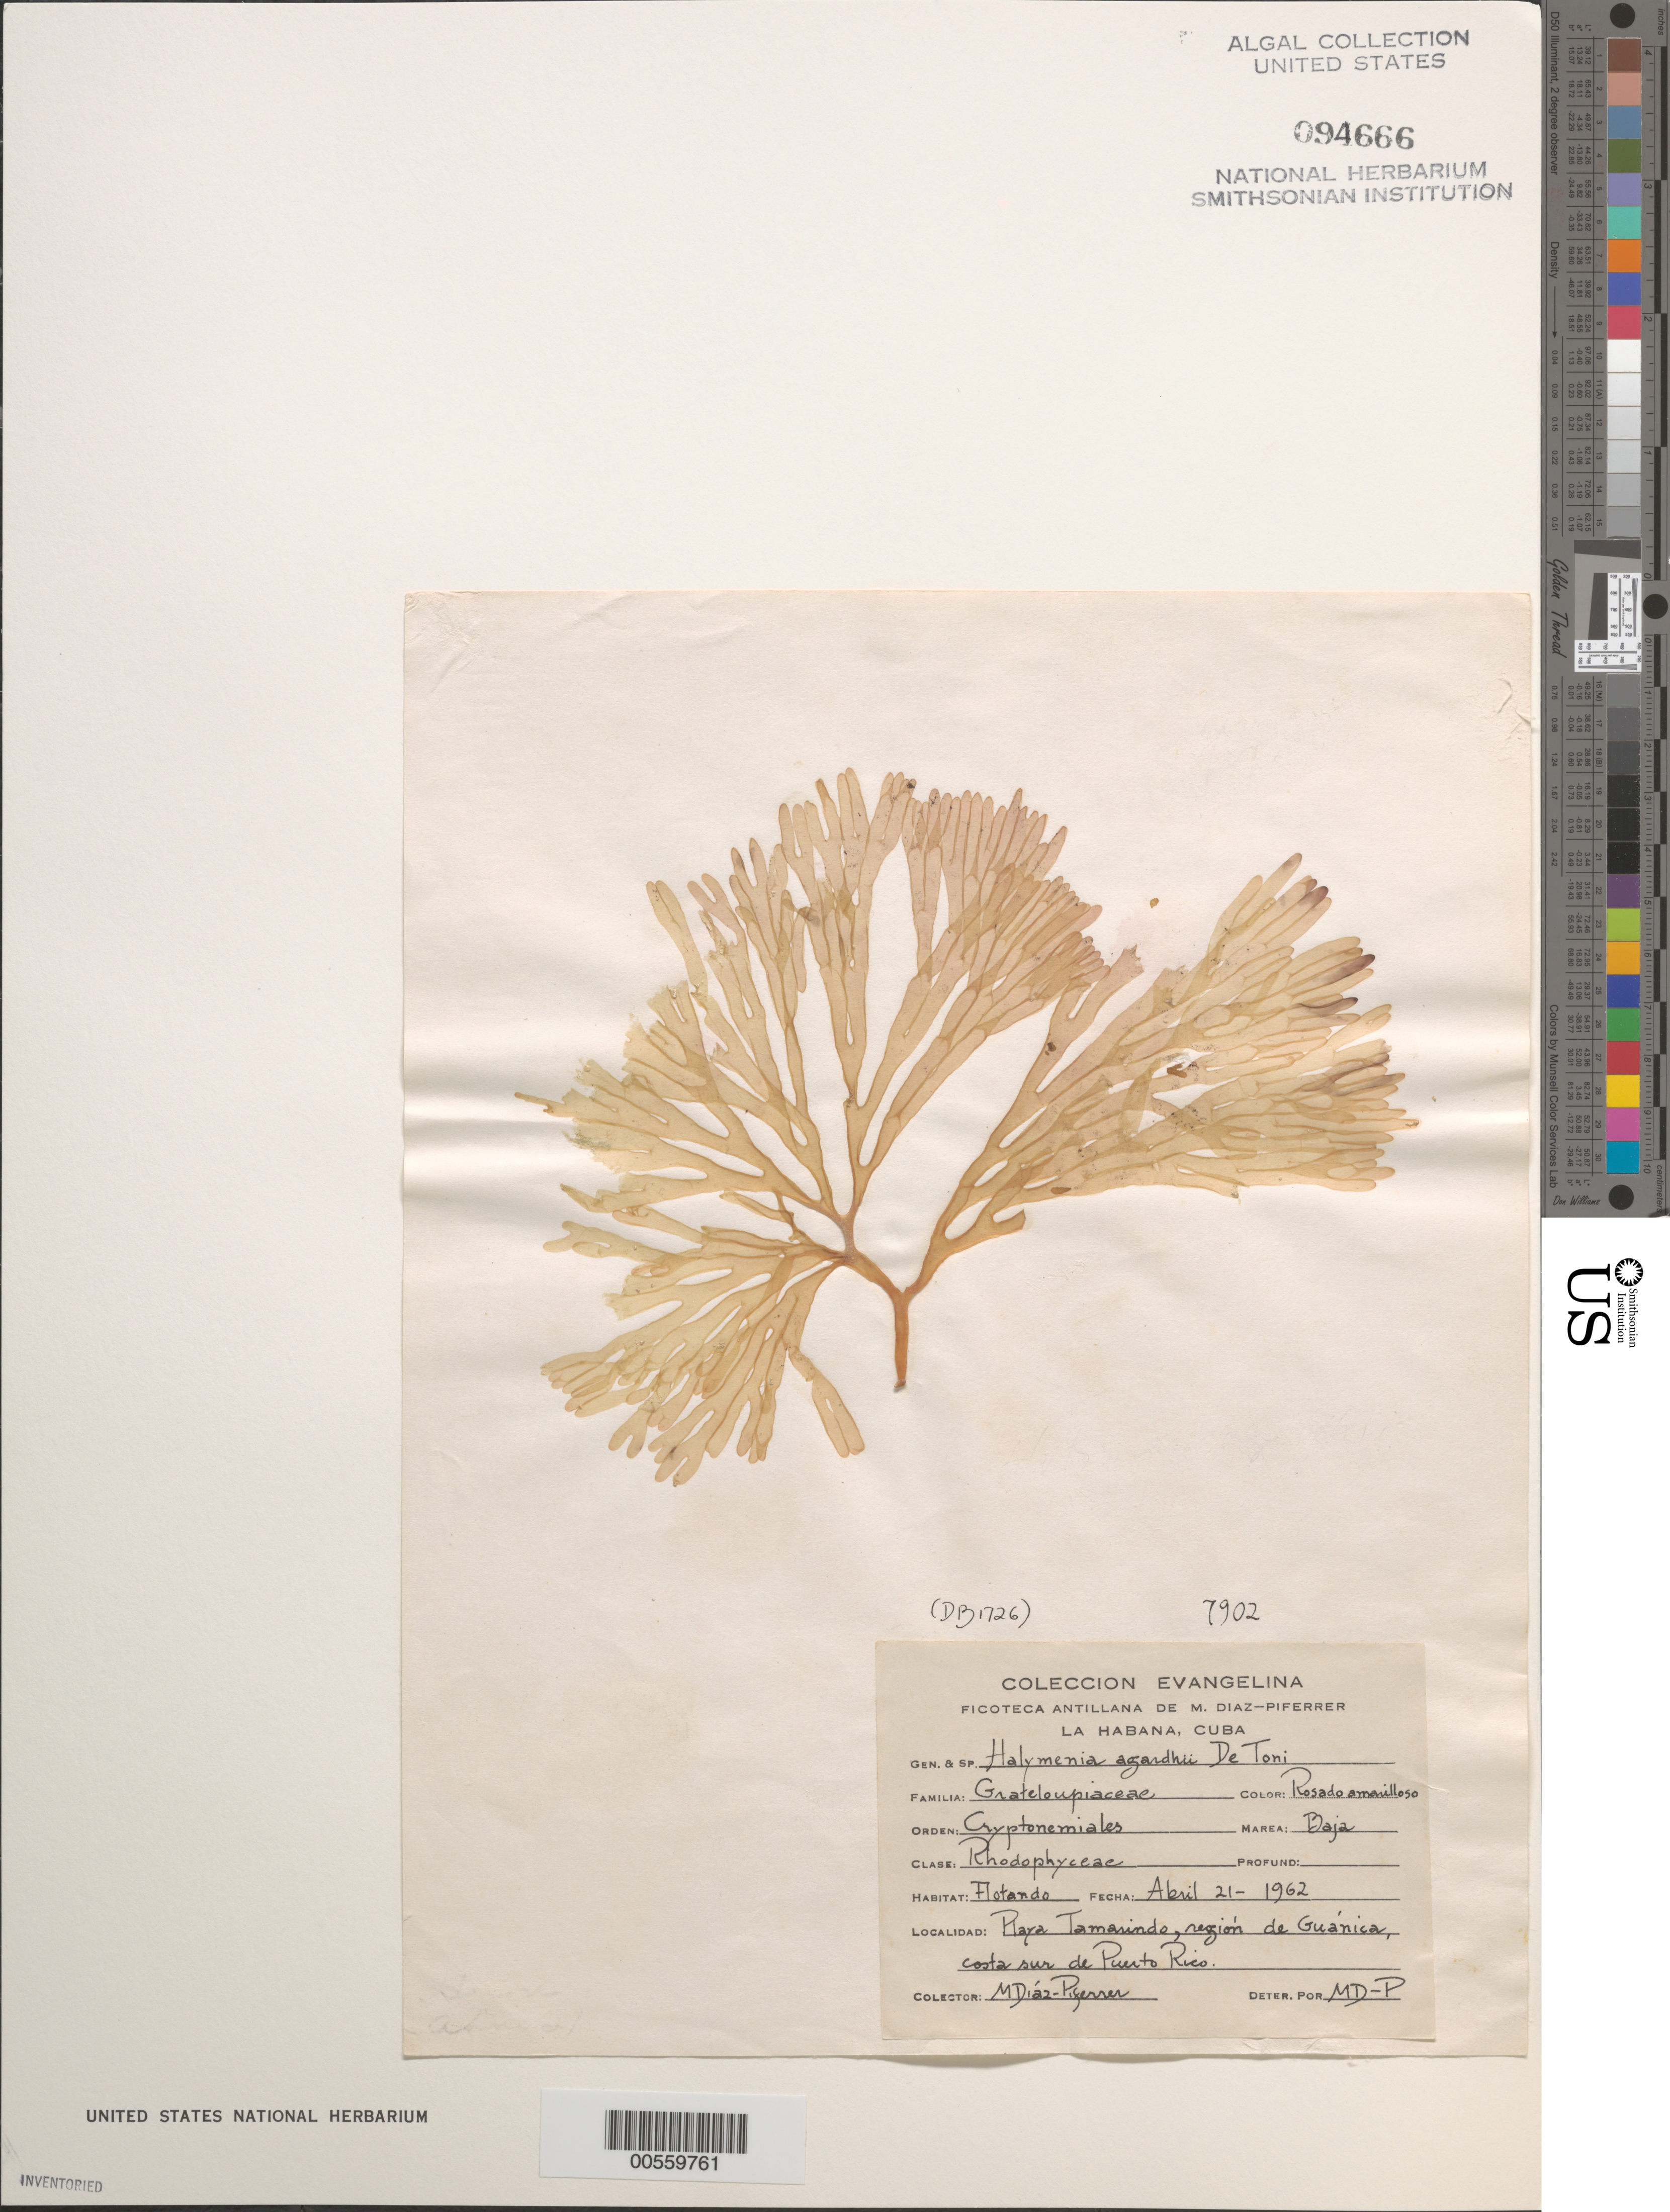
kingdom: Plantae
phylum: Rhodophyta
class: Florideophyceae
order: Sebdeniales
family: Sebdeniaceae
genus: Sebdenia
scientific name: Sebdenia flabellata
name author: (J. Agardh) P.G. Parkinson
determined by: Algae name updating Project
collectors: M. Diaz-Piferrer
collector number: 7902 & DB-1726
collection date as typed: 21 Apr 1962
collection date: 1962-04-21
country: Puerto Rico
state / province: Guanica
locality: Playa Tamarindo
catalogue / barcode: US 94666